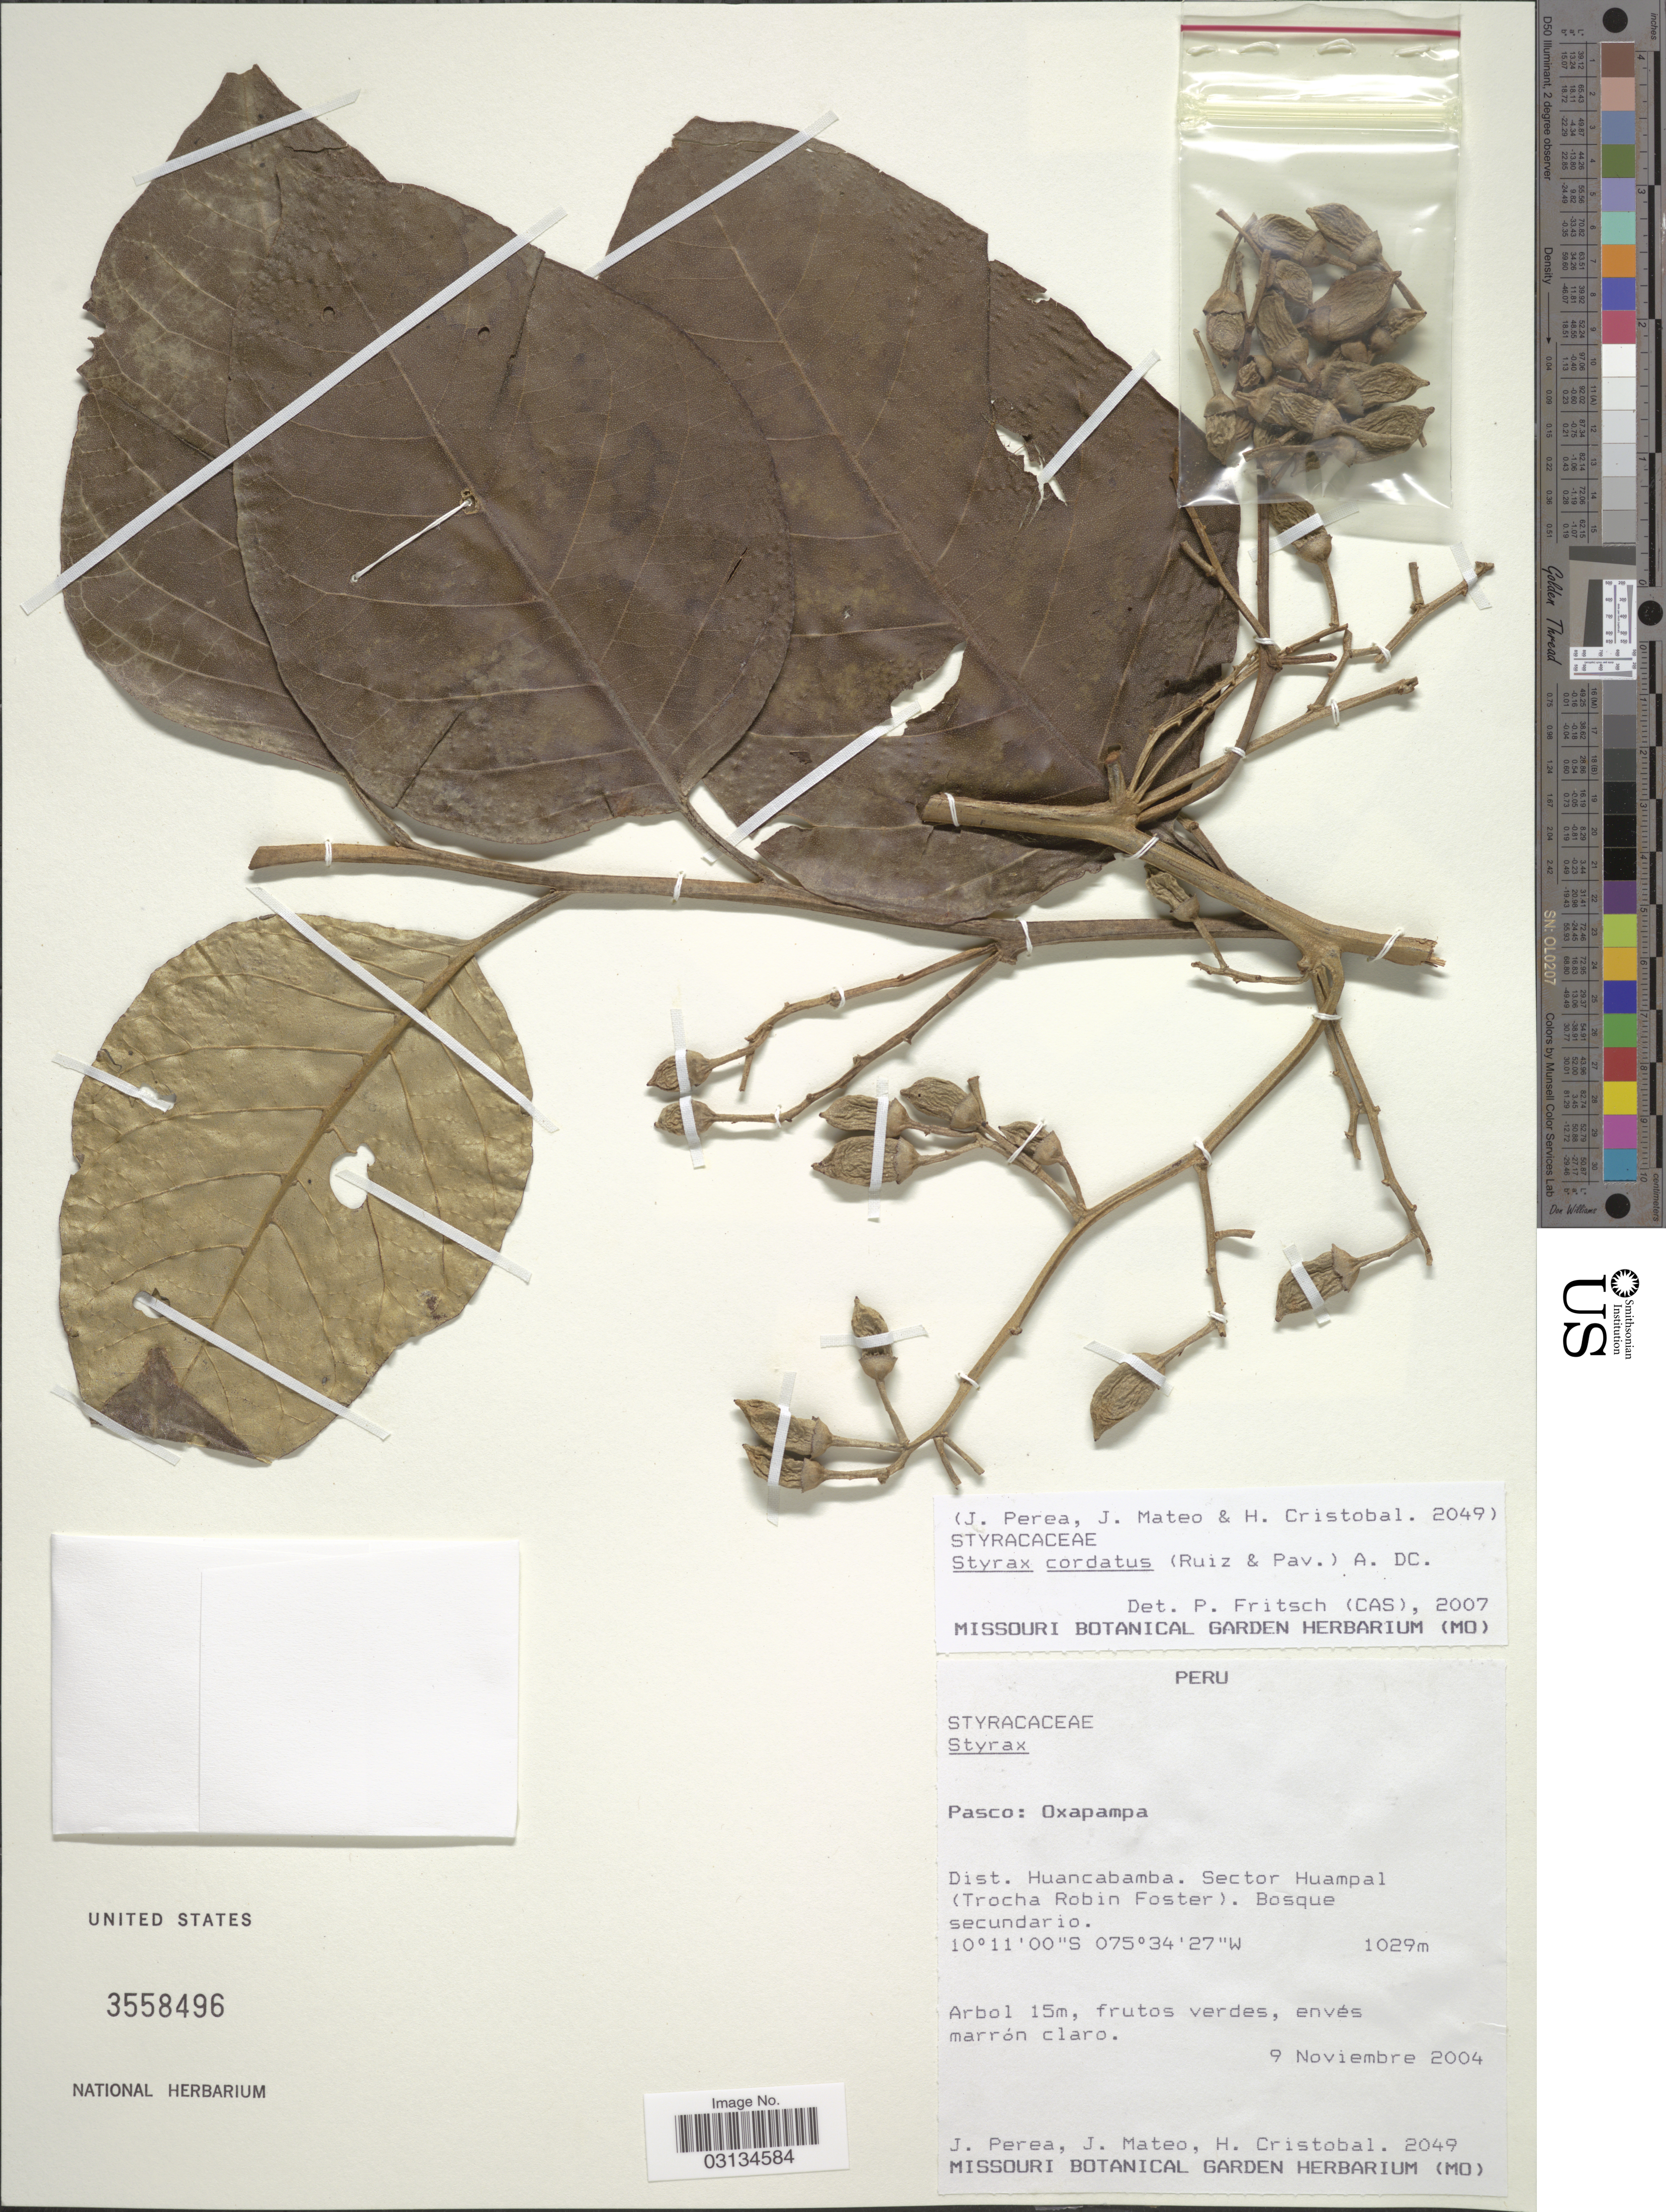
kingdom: Plantae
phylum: Tracheophyta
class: Magnoliopsida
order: Ericales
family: Styracaceae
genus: Styrax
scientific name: Styrax cordatus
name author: (Ruiz & Pav.) A. DC.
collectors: J. Perea, J. Mateo & H. Cristobal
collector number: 2049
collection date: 2004-11-09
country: Peru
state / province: Pasco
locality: Oxapampa. Dist. Huancabamba. Sector Huampal (Trocha Robin Foster).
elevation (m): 1029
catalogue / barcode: US 3558496